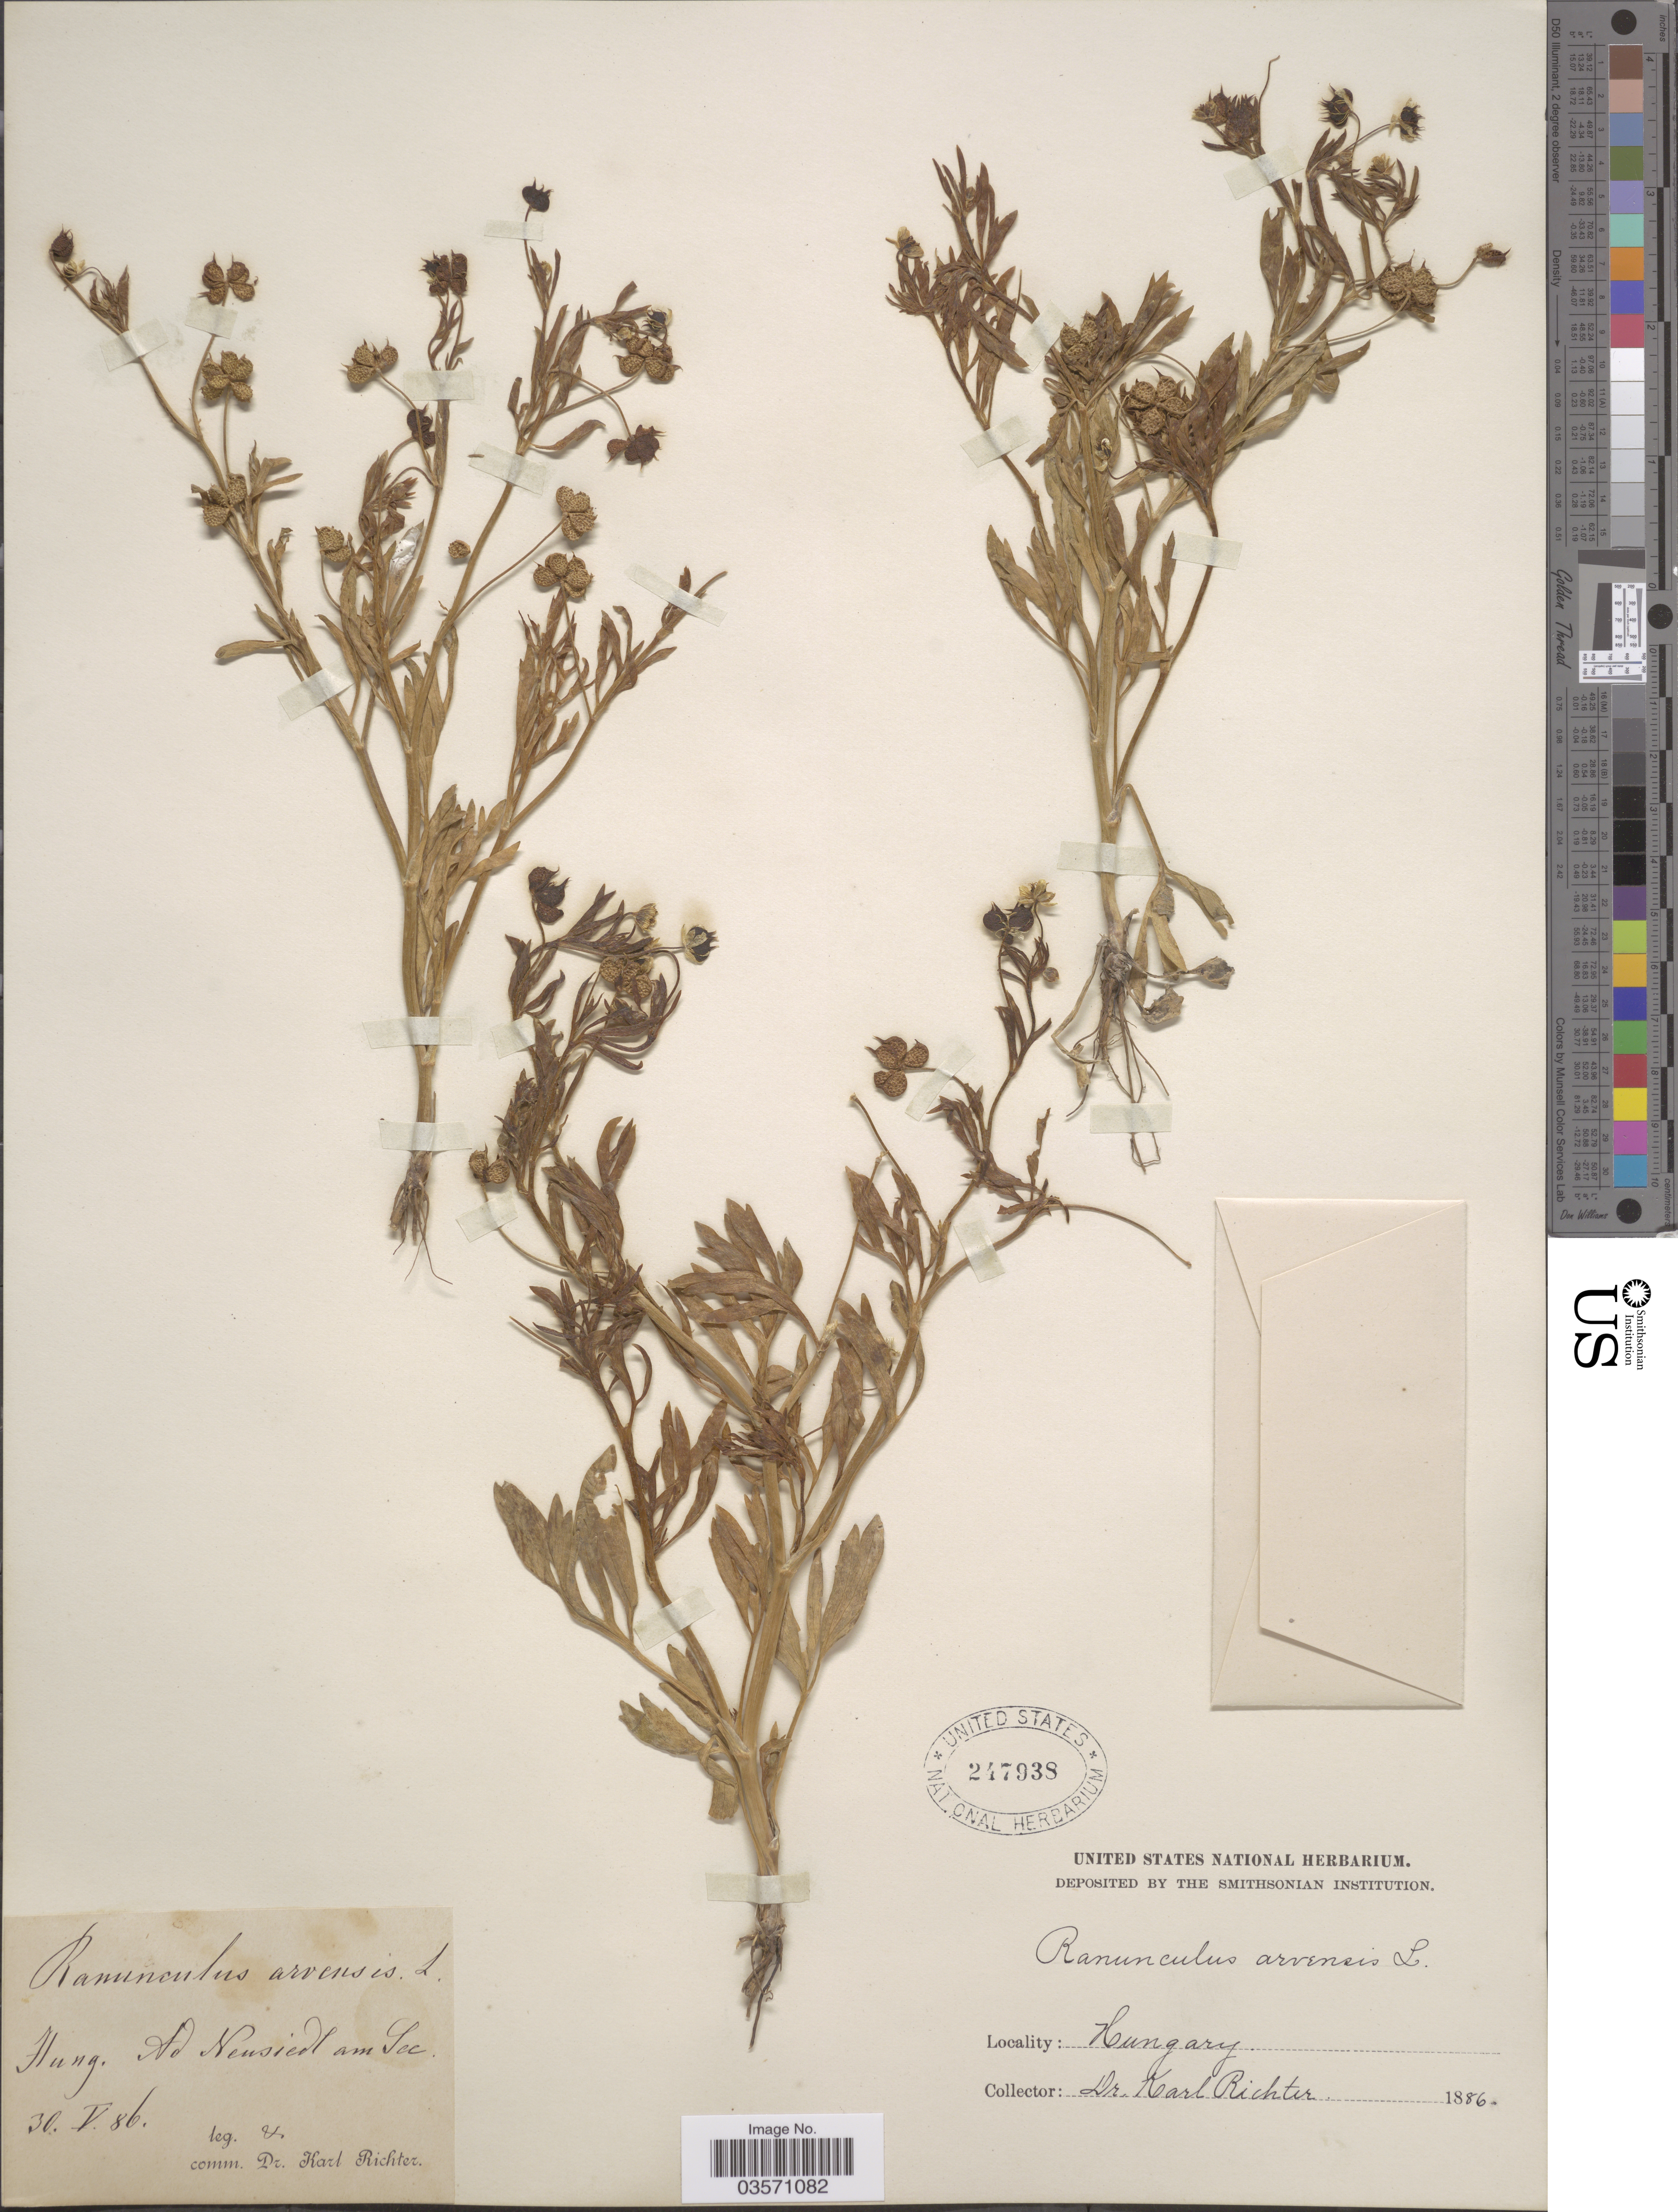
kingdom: Plantae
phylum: Tracheophyta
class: Magnoliopsida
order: Ranunculales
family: Ranunculaceae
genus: Ranunculus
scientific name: Ranunculus arvensis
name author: L.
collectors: K. Richter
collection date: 1886-05-30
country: Hungary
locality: Ad Neusiedt am See.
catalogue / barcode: US 247938